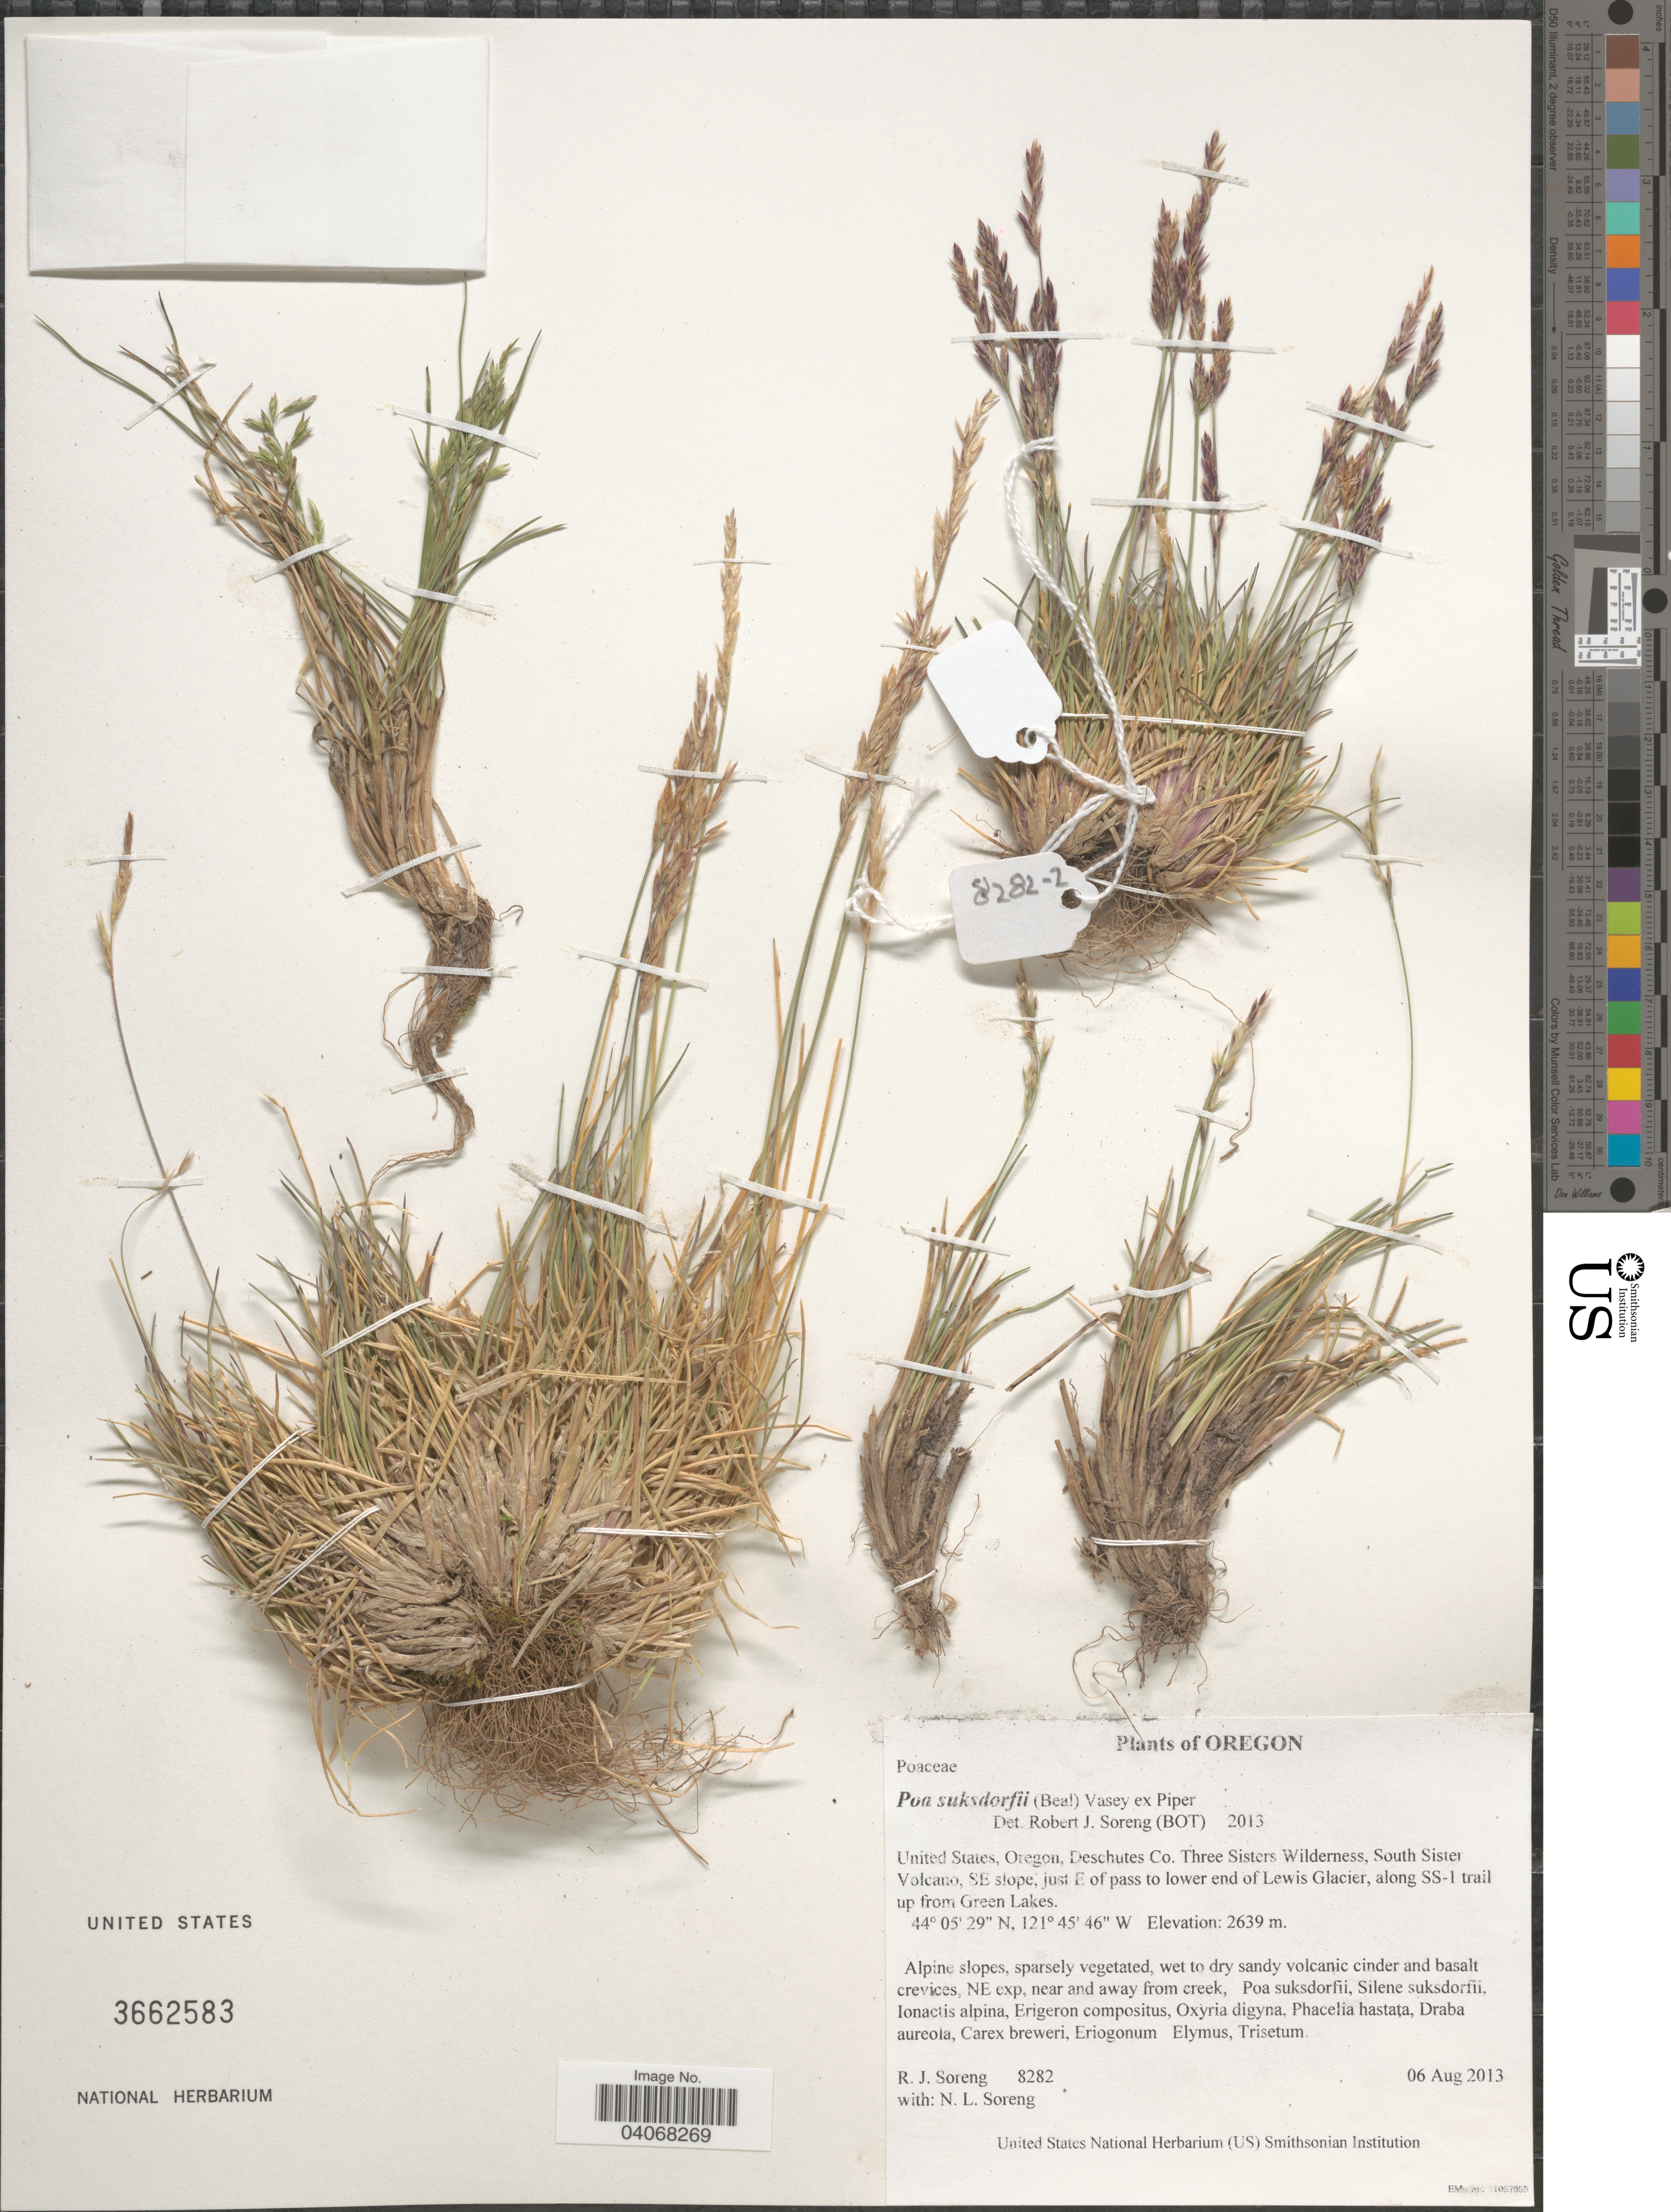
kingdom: Plantae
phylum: Tracheophyta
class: Liliopsida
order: Poales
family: Poaceae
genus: Poa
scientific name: Poa suksdorfii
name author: (W.J. Beal) Vasey ex Piper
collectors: R. J. Soreng & N. L. Soreng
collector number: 8282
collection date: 2013-08-06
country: United States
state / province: Oregon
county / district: Deschutes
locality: Deschutes Co. Three Sisters Wilderness, South Sister Volcano, SE slope, just E of pass to lower end of Lewis Glacier, along SS-1 trail up from Green Lakes.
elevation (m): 2639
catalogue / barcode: US 3662583